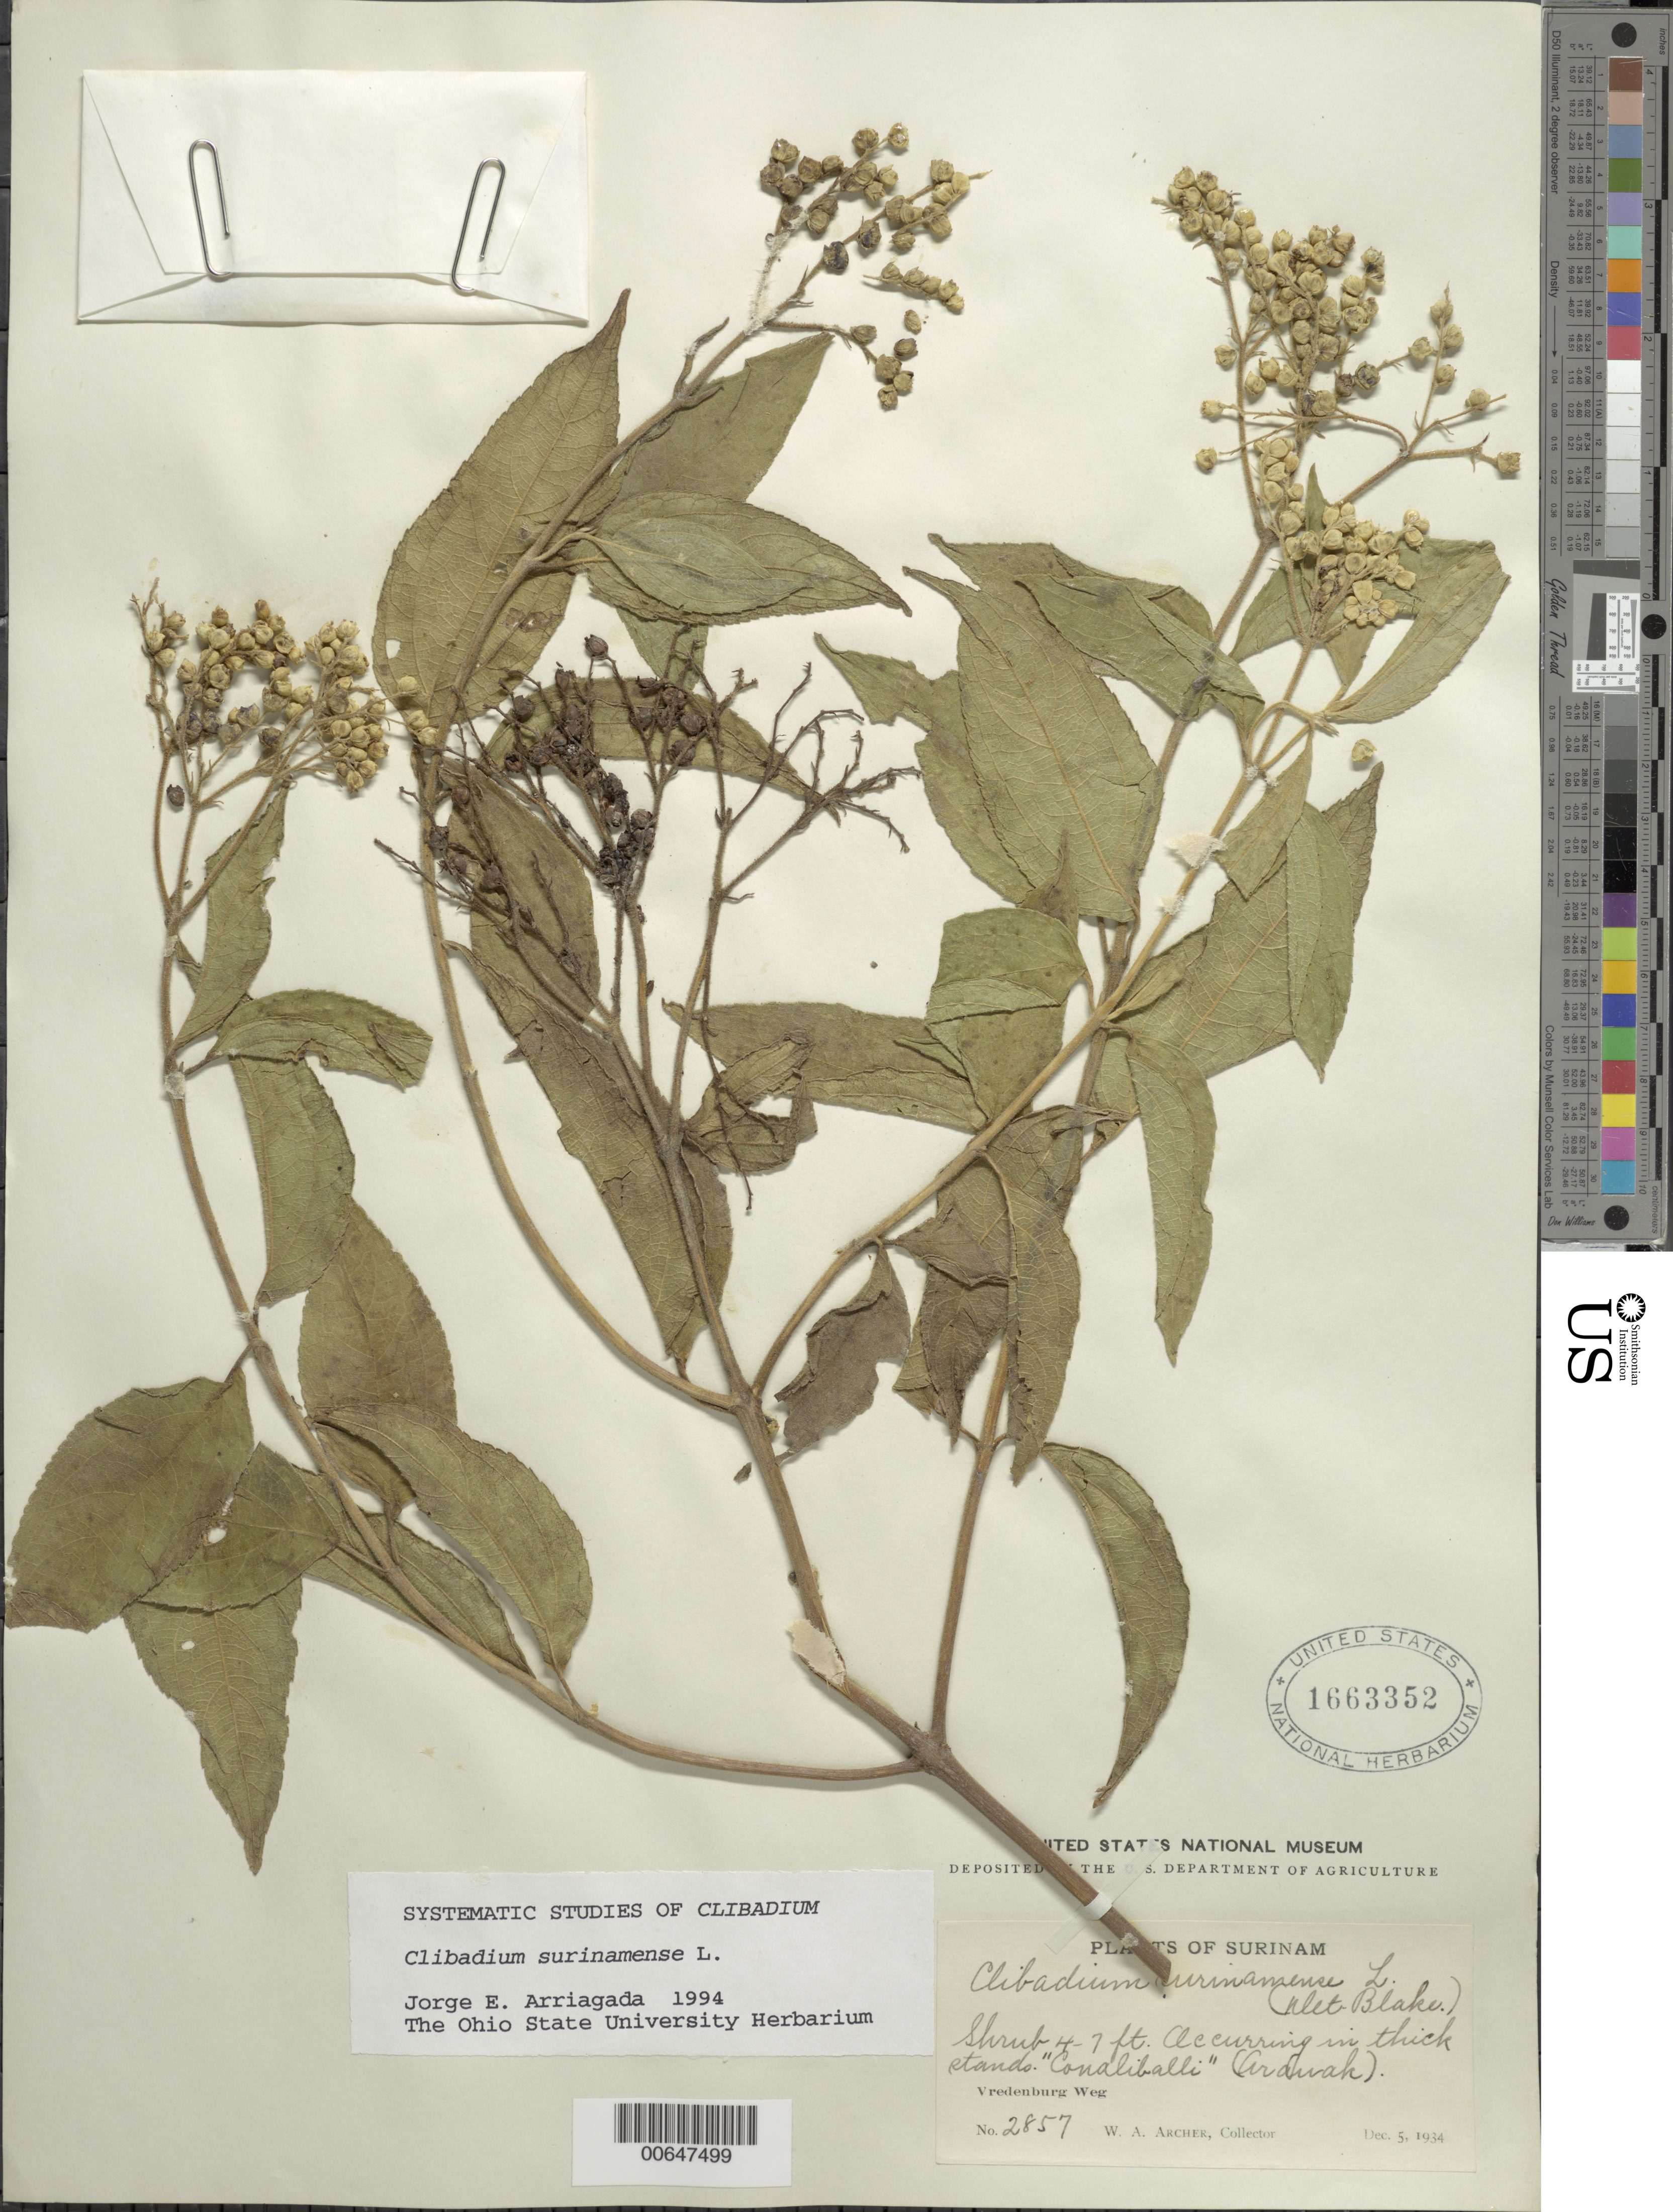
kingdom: Plantae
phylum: Tracheophyta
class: Magnoliopsida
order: Asterales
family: Asteraceae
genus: Clibadium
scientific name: Clibadium surinamense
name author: L.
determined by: Arriagada, J. E.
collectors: W. A. Archer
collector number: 2857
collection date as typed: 5-Dec-34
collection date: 1934-12-05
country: Suriname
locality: Vredenburg Weg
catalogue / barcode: US 1663352